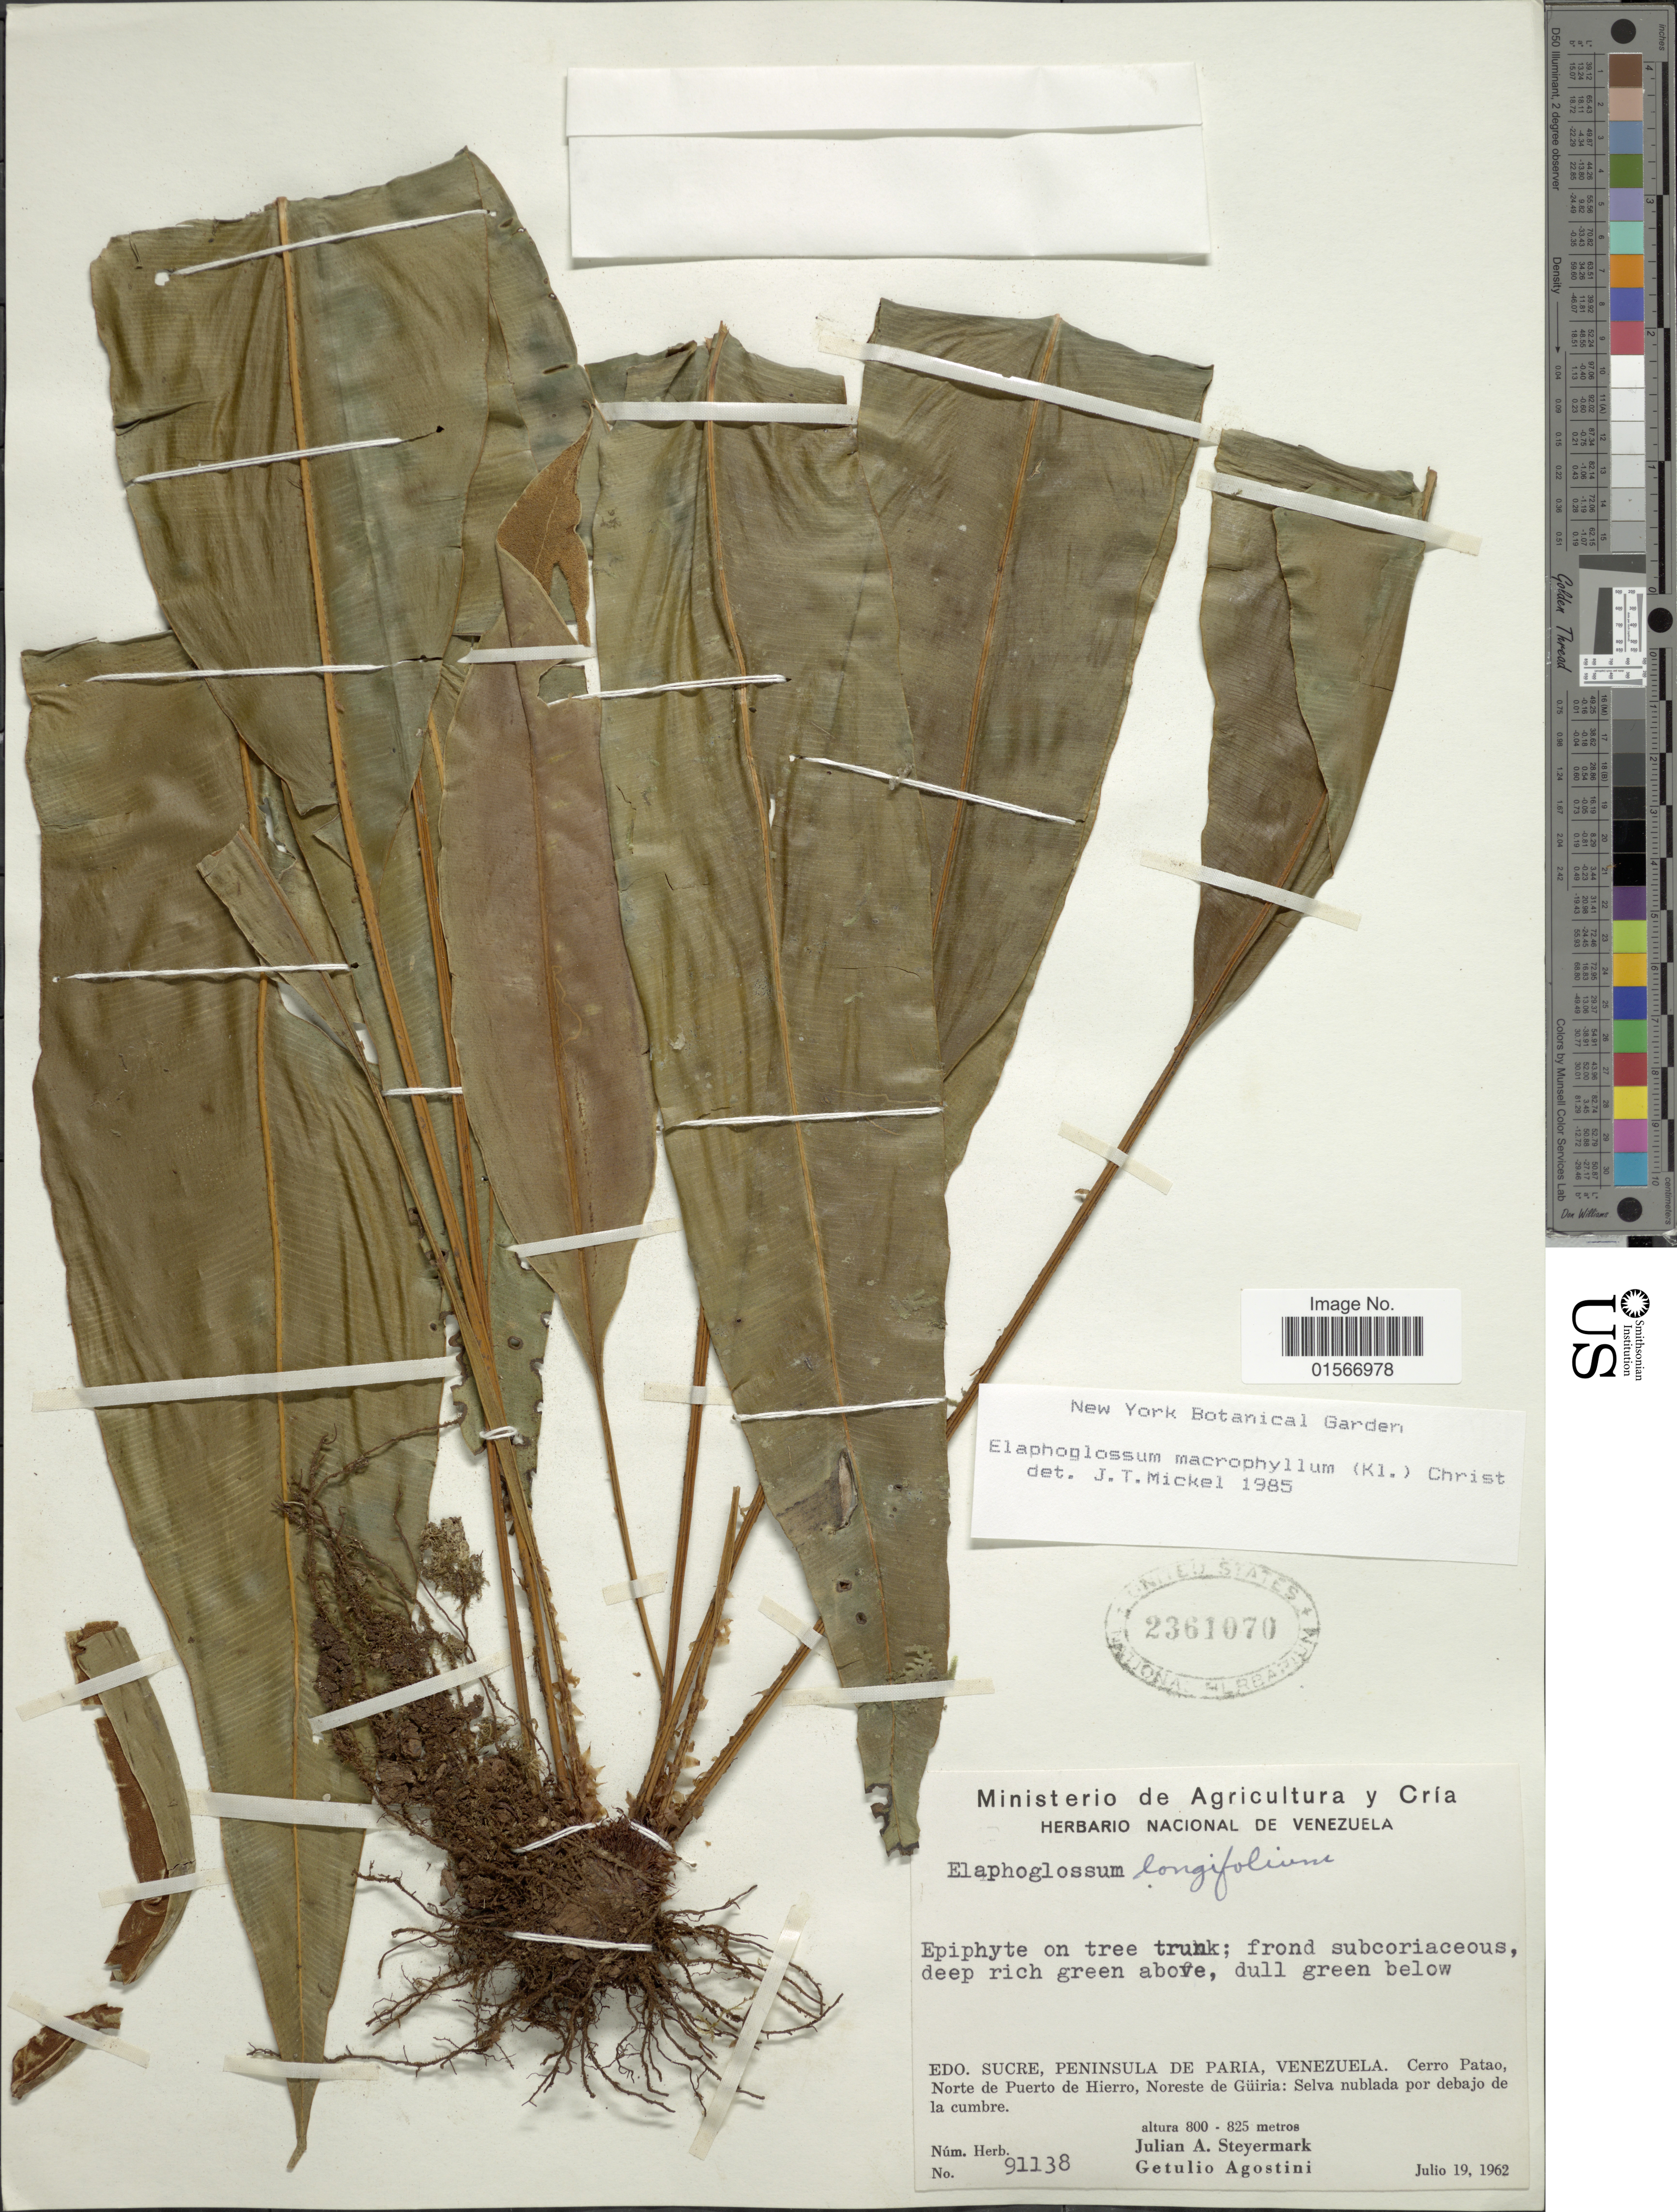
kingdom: Plantae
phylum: Tracheophyta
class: Polypodiopsida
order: Polypodiales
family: Dryopteridaceae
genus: Elaphoglossum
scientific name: Elaphoglossum macrophyllum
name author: (Mett. ex Kuhn) Christ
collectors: J. Steyermark & G. Agostini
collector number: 91138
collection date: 1962-07-19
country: Venezuela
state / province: Sucre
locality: Peninsula de Paria, Cerro Patao, Norte de Puerto de Hierro, Noreste de Güiria: Selva nublada por debajo de la cumbre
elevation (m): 800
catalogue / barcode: US 2361070